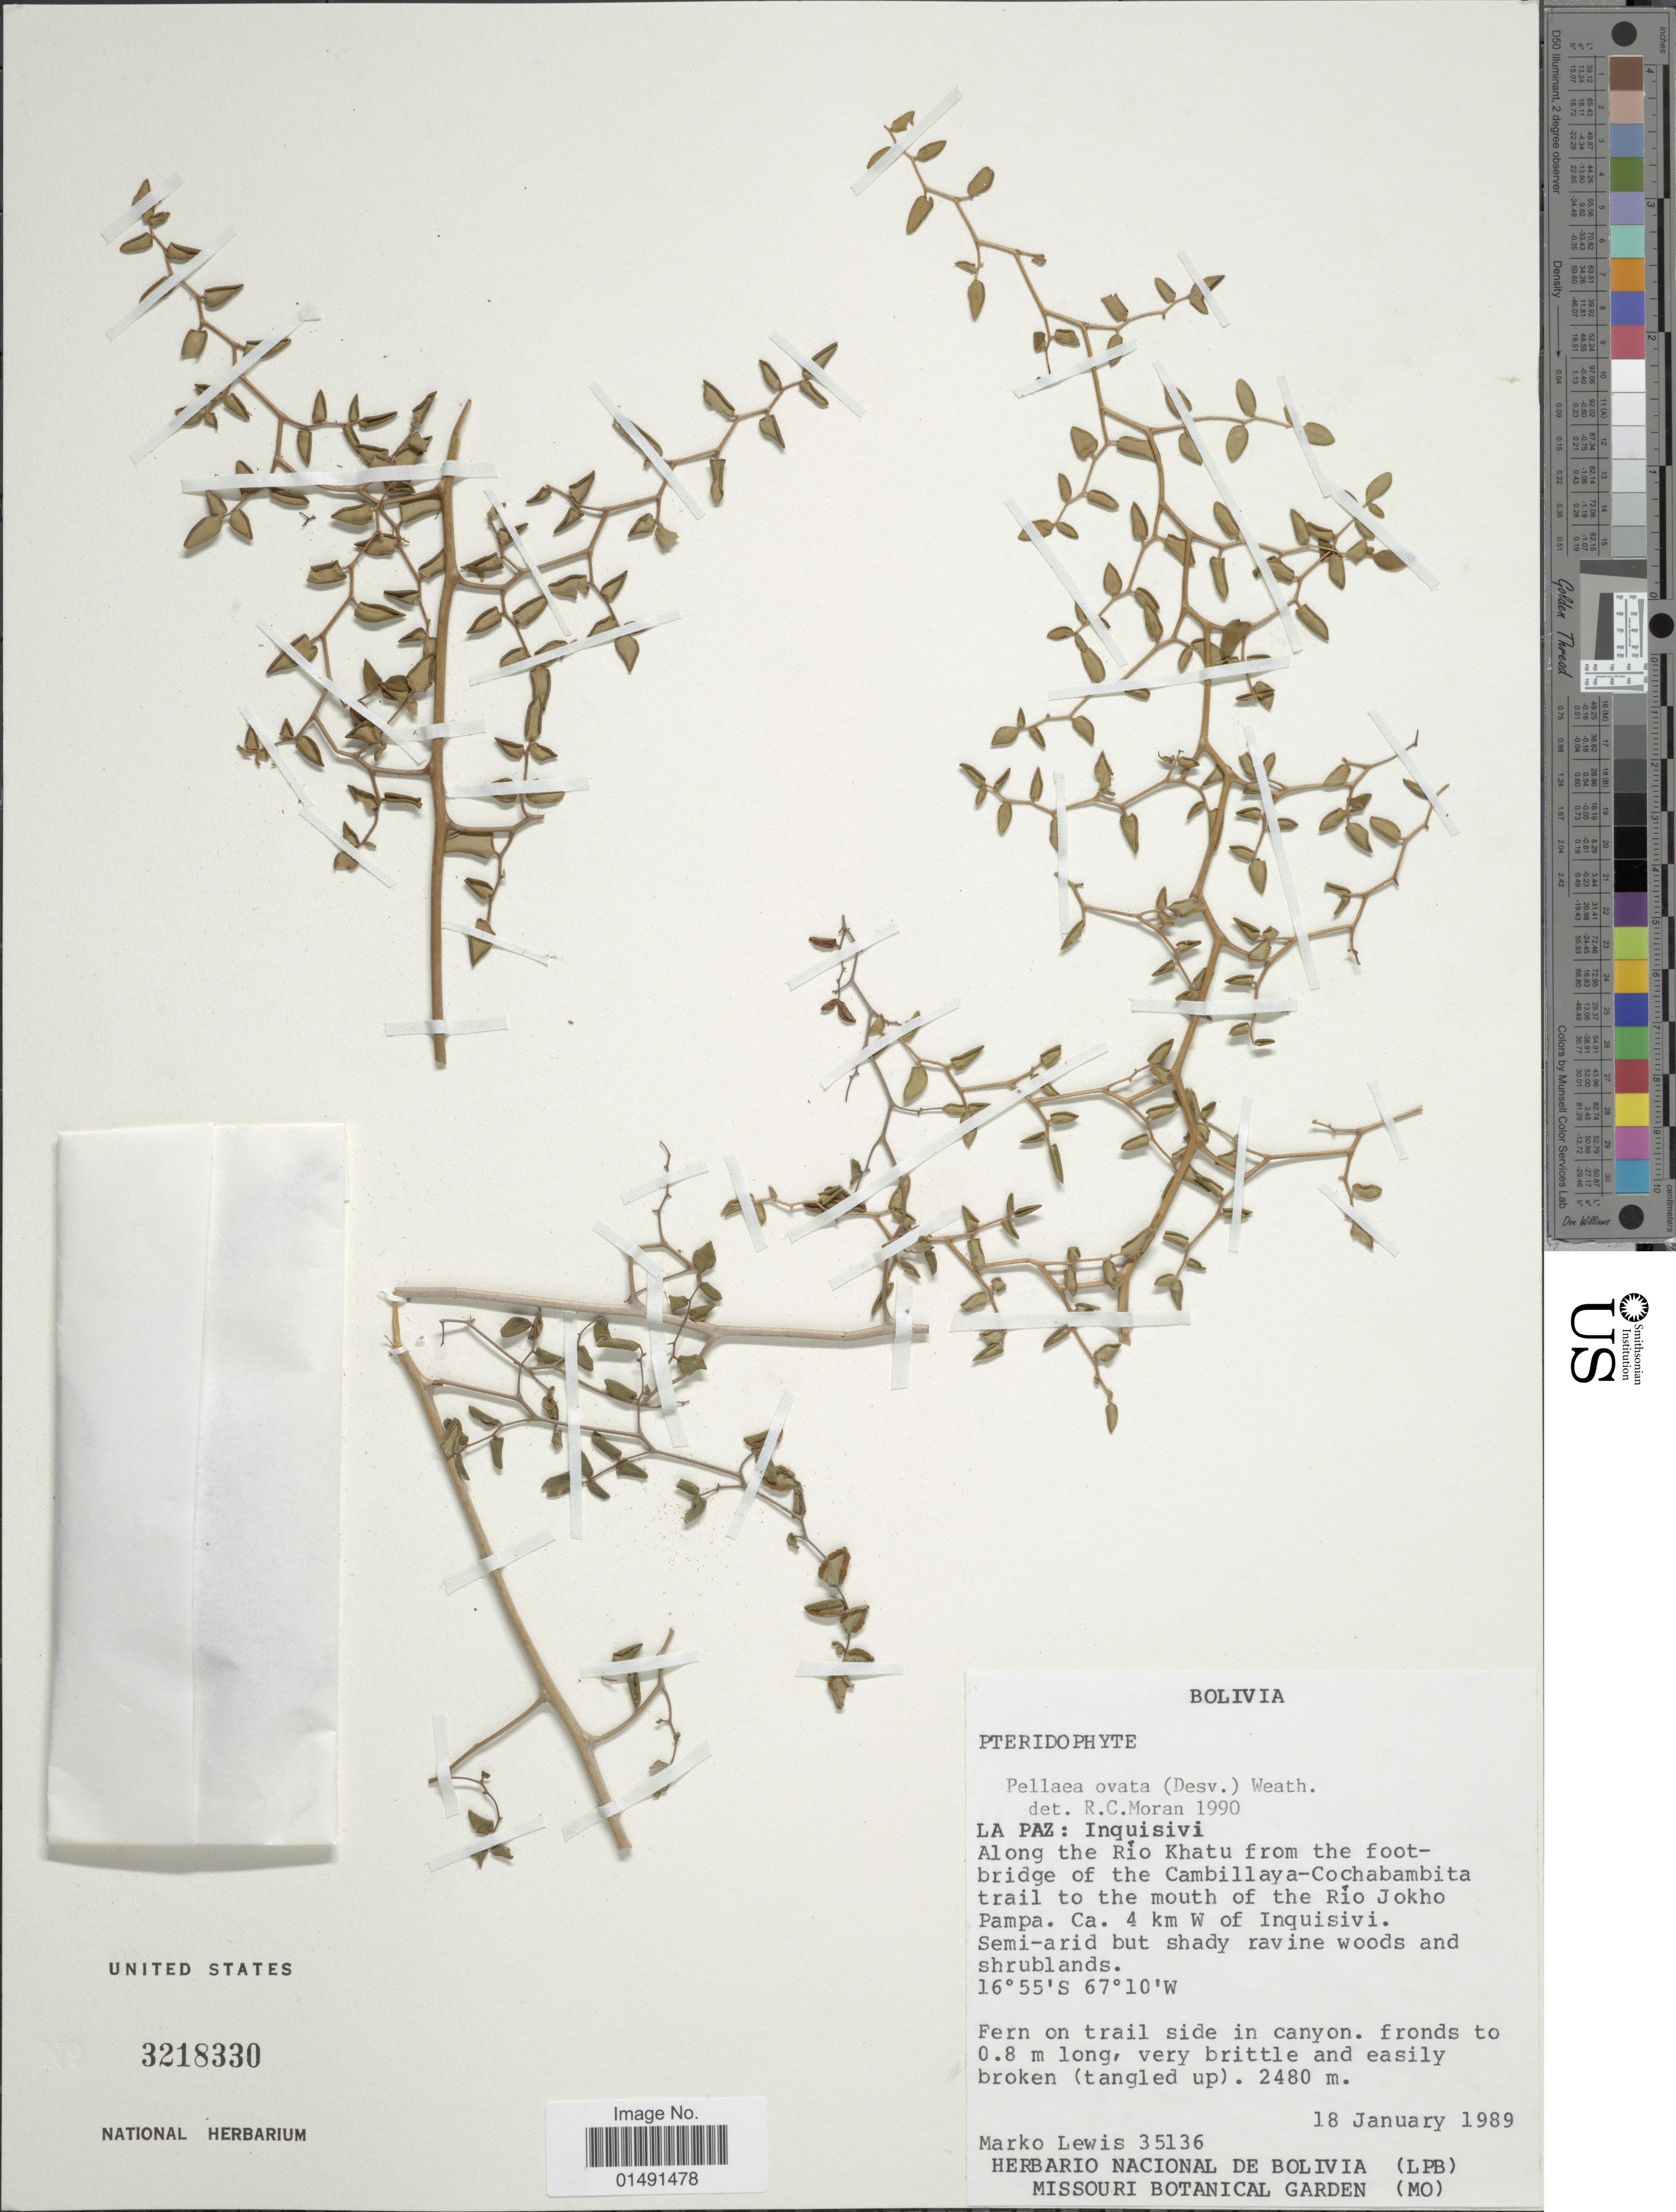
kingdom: Plantae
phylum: Tracheophyta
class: Polypodiopsida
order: Polypodiales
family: Pteridaceae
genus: Pellaea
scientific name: Pellaea ovata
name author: (Desv.) Weath.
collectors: M. A. Lewis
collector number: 35136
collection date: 1989-01-18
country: Bolivia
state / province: La Paz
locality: Inquisivi. Along the Río khatu the footbridge of the mouth of the Cambillaya-Cochabambita trail to the mouth of the Río Jokho Pampa. Ca. 4 km W of Inquisivi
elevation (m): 2480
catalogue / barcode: US 3218330